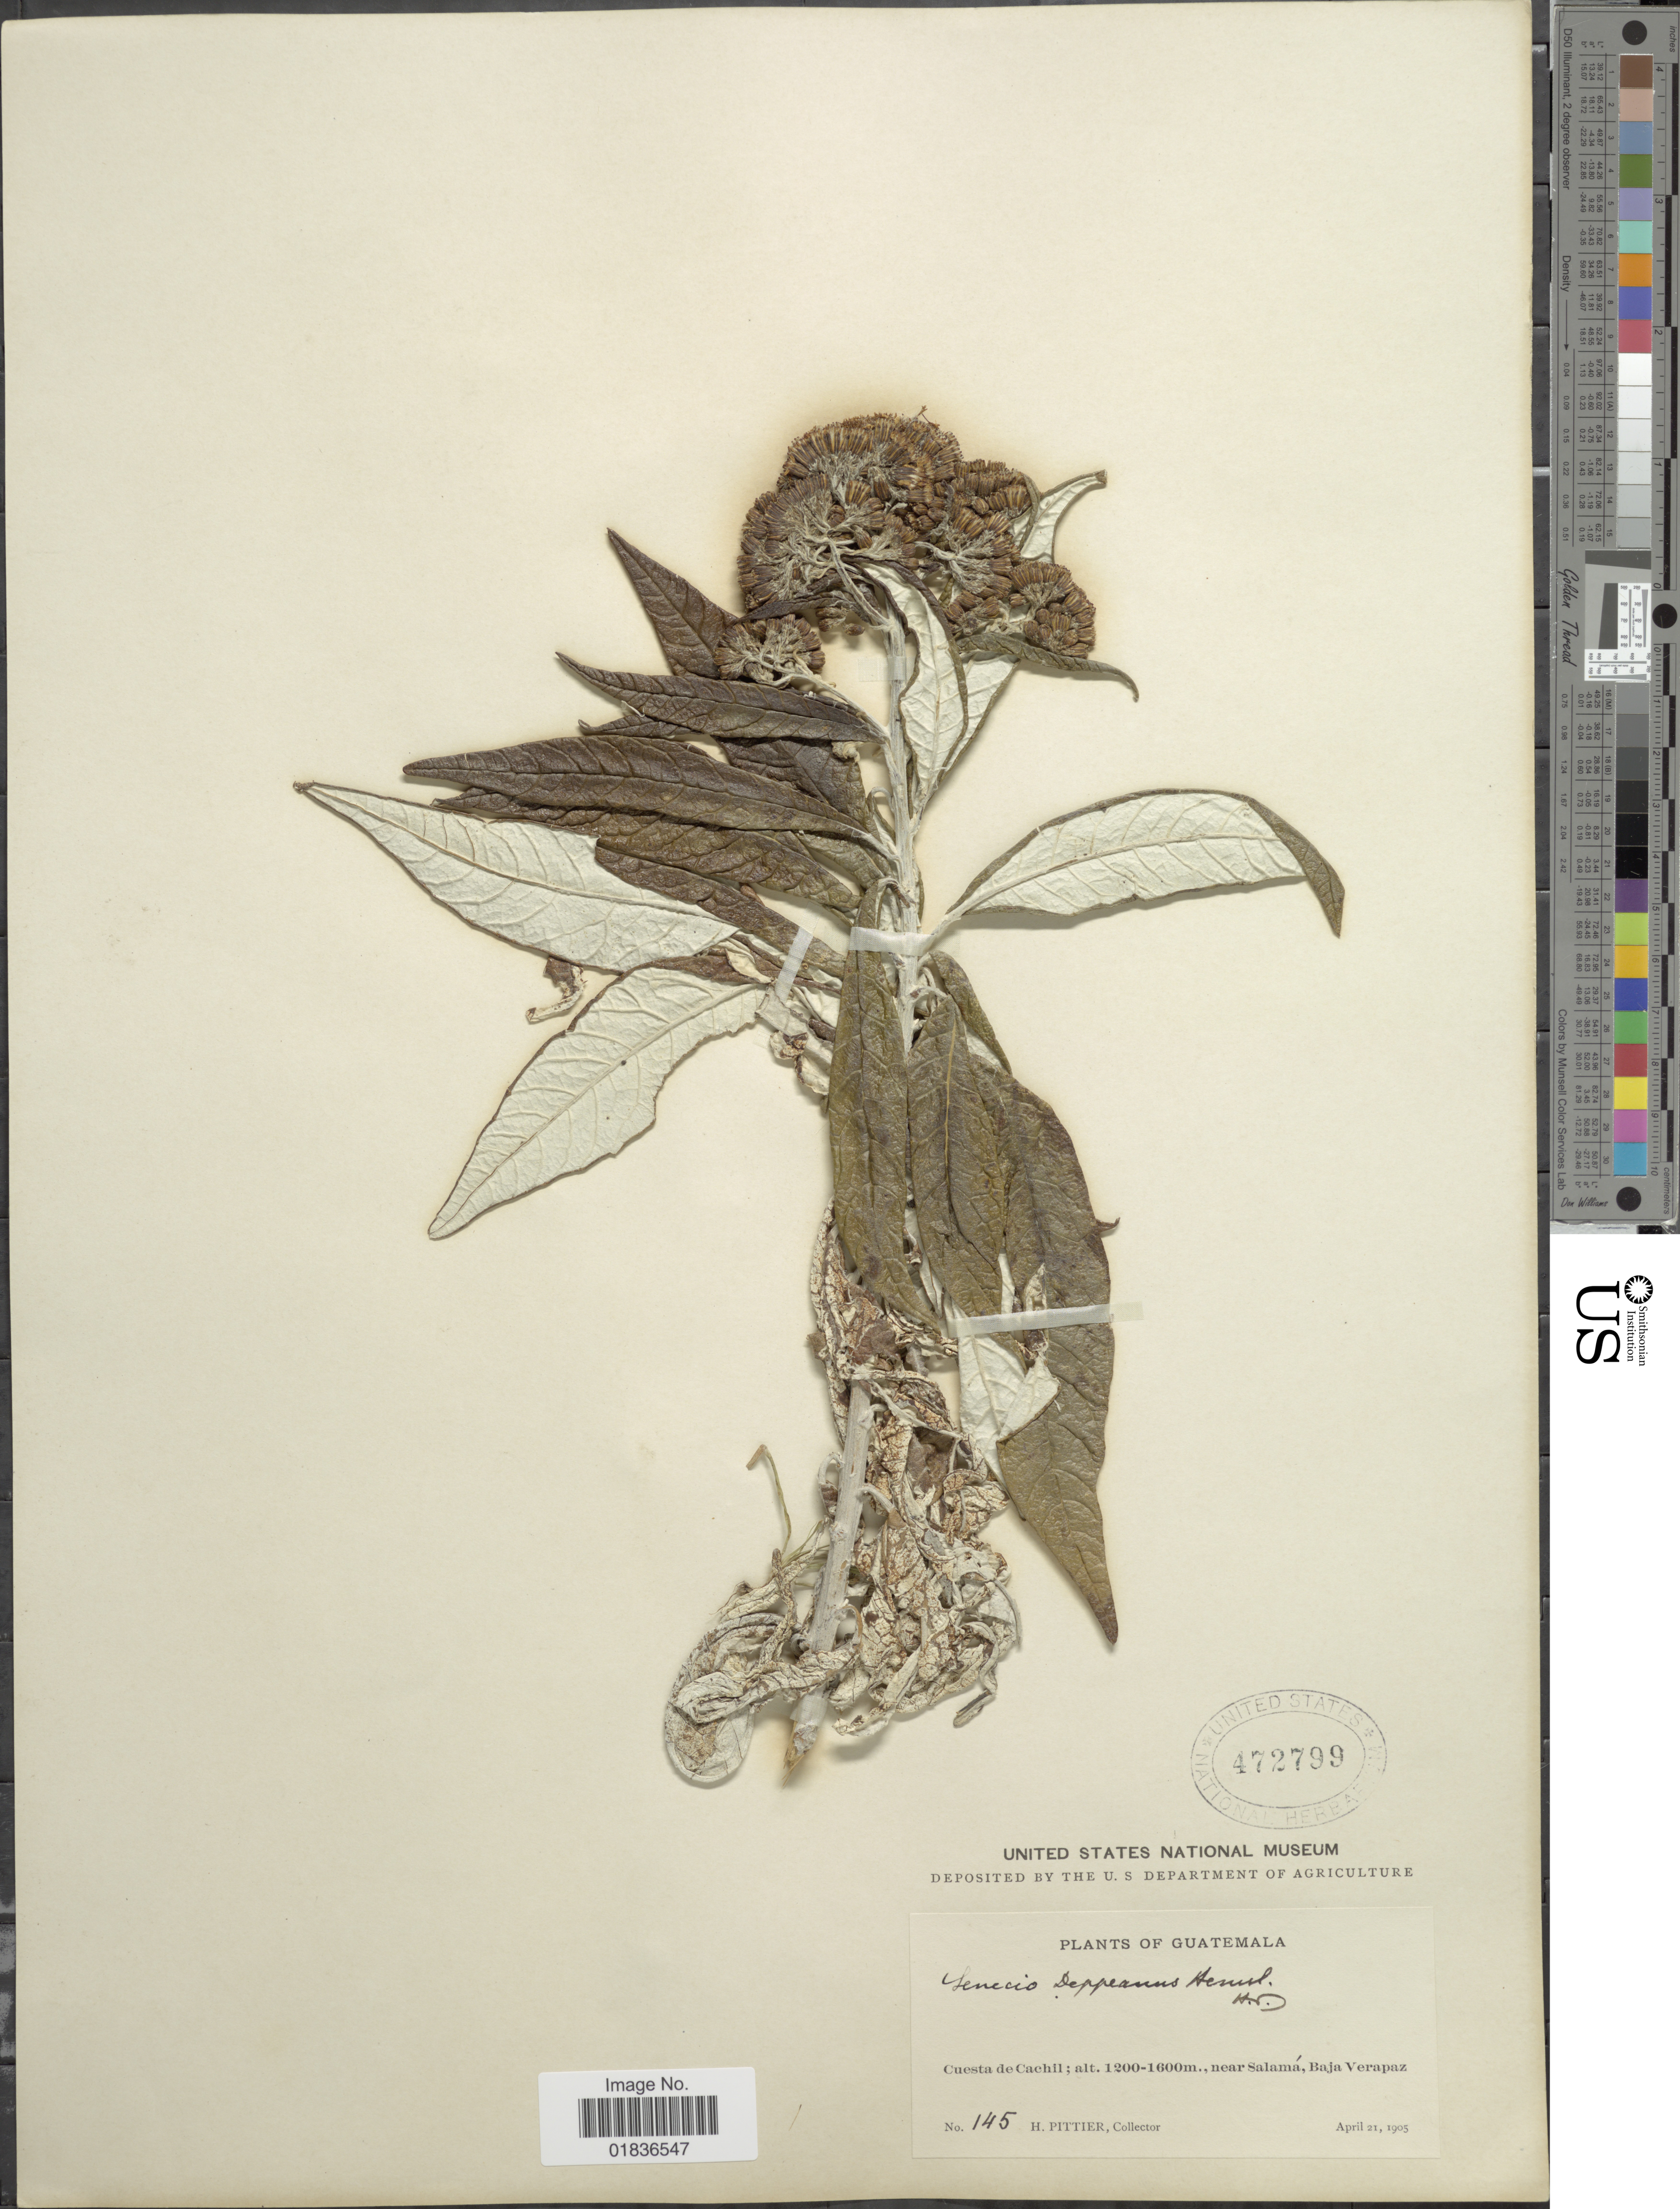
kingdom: Plantae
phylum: Tracheophyta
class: Magnoliopsida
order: Asterales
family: Asteraceae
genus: Senecio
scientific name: Senecio deppeanus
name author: Hemsl.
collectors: H. F. Pittier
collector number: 145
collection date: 1905-04-21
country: Guatemala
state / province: Baja Verapaz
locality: Cuesta de Cachil.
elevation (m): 1200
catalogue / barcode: US 472799